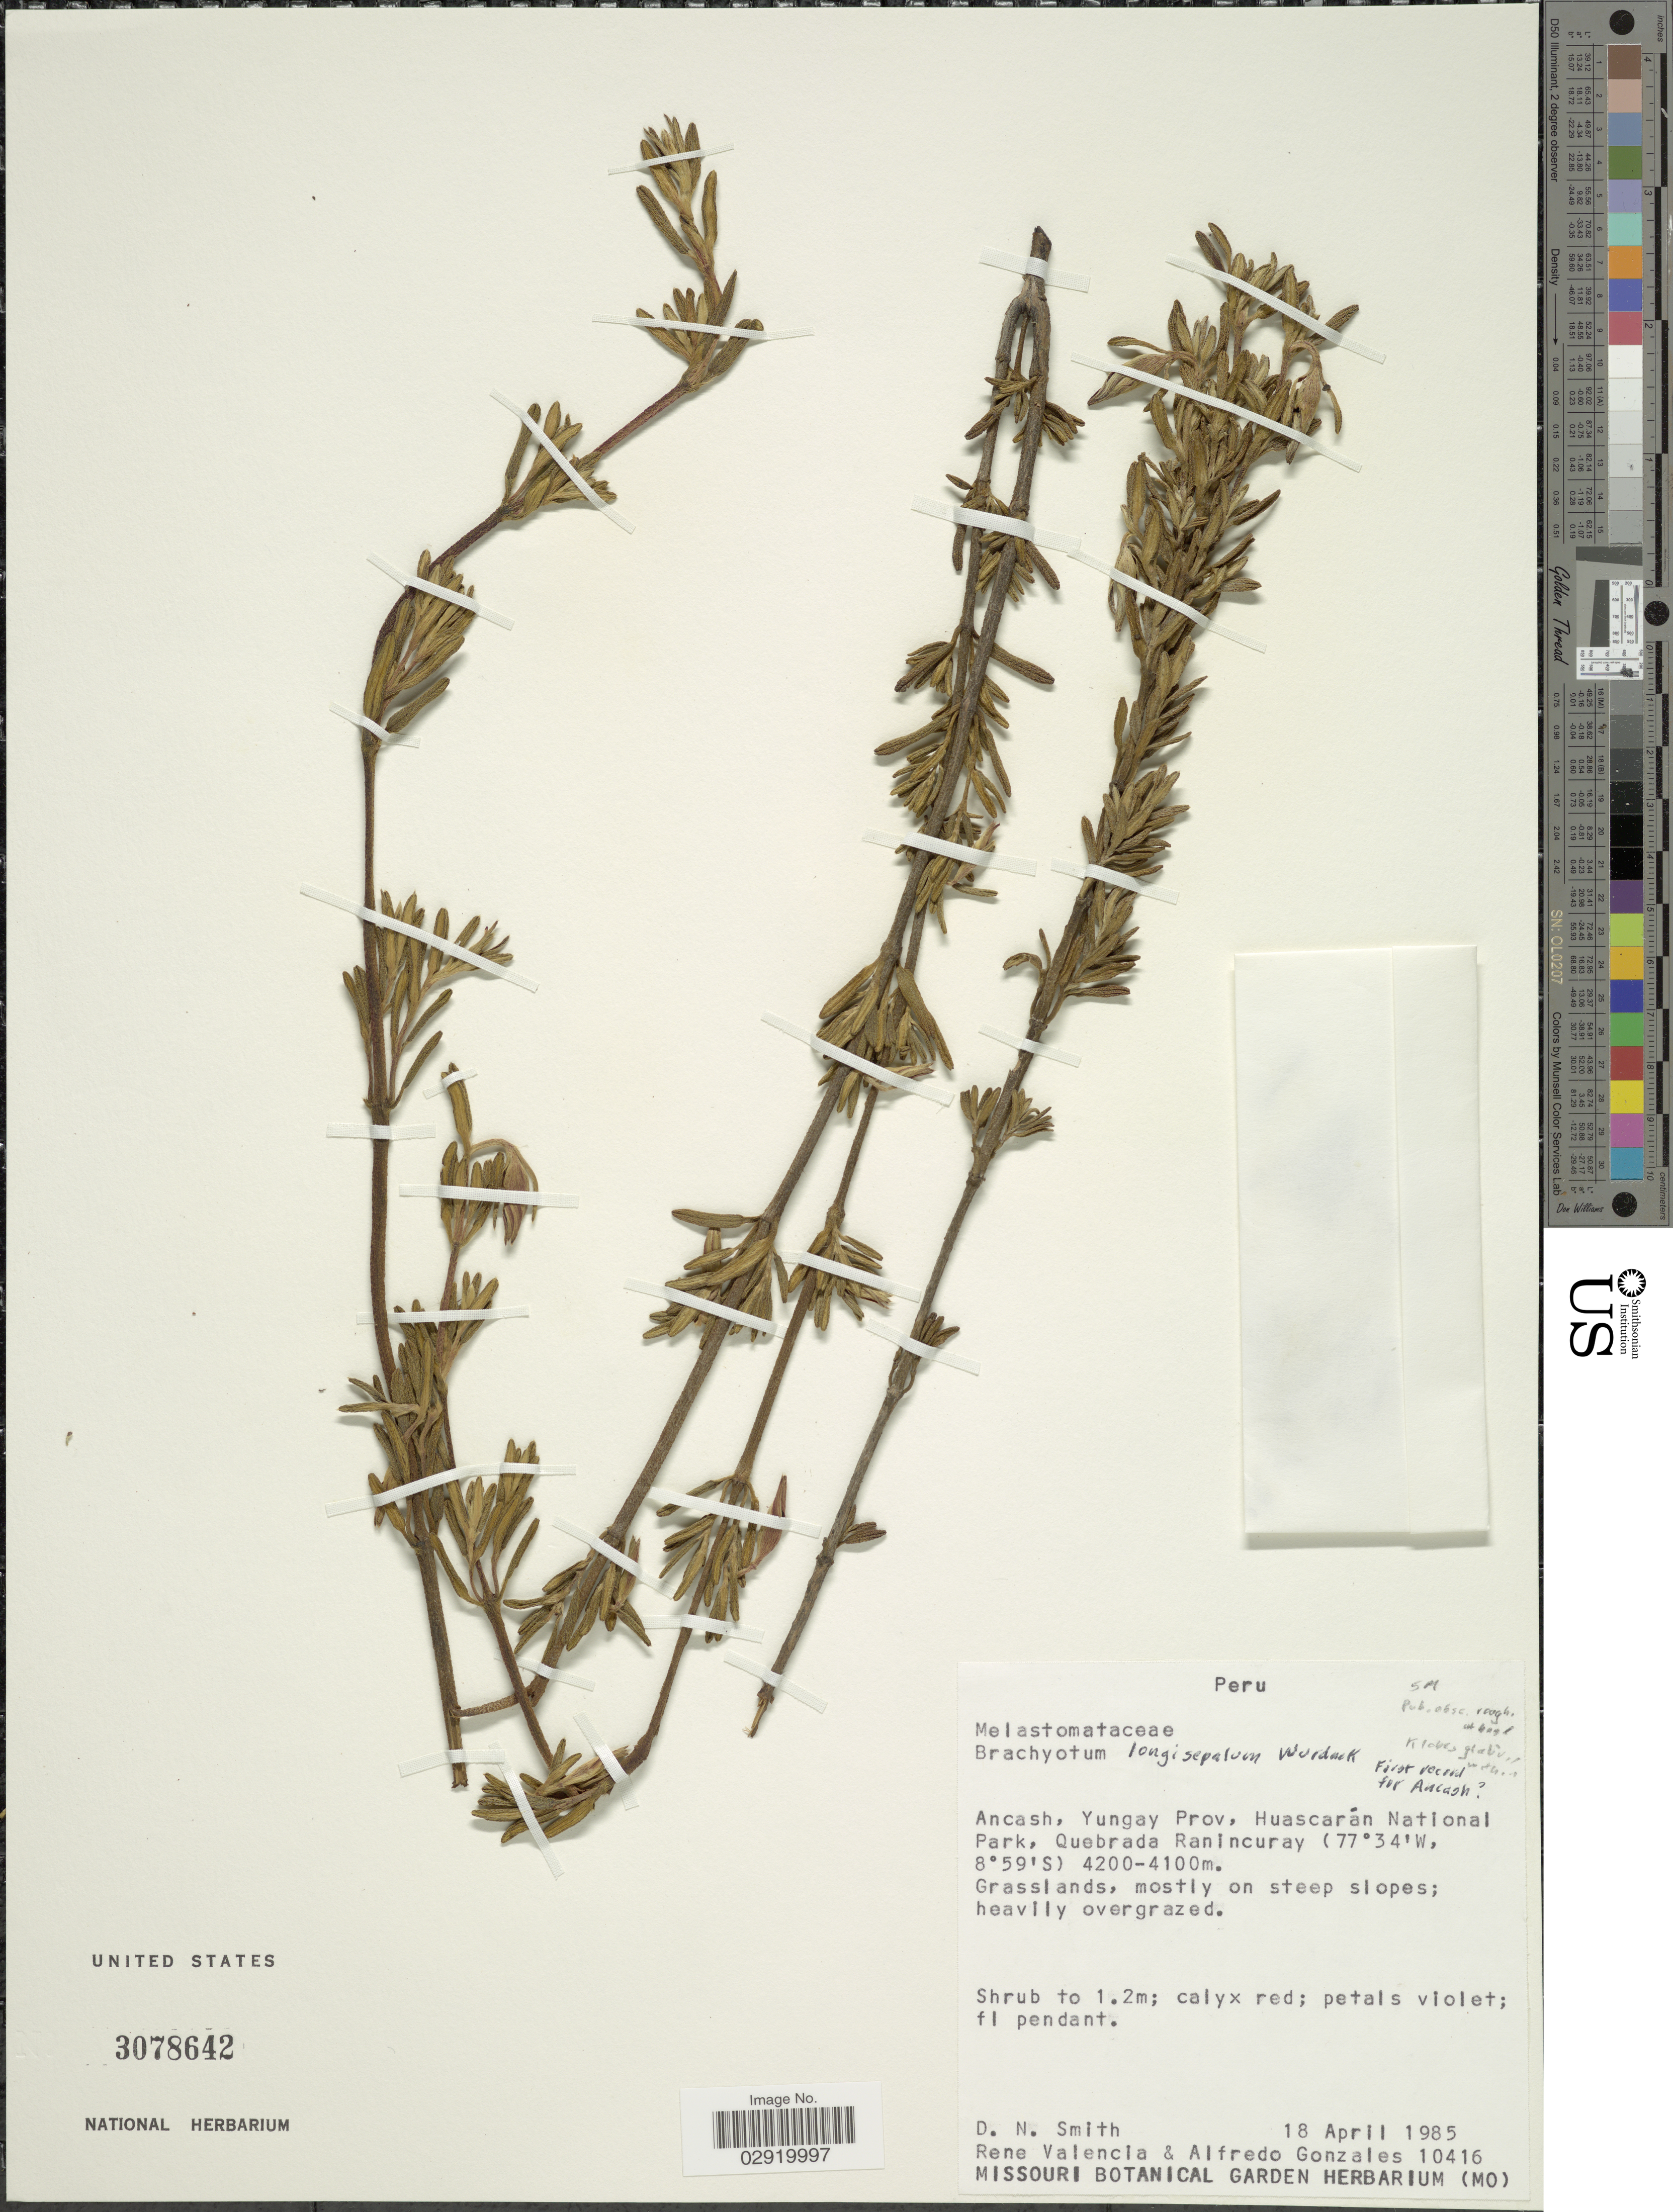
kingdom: Plantae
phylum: Tracheophyta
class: Magnoliopsida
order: Myrtales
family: Melastomataceae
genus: Brachyotum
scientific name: Brachyotum longisepalum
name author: Wurdack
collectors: D. Smith, R. Valencia & A. Gonzáles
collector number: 10416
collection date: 1985-04-18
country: Peru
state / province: Ancash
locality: Yungay Prov, Huascarán National Park, Quebrada Ranincuray.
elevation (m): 4100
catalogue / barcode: US 3078642